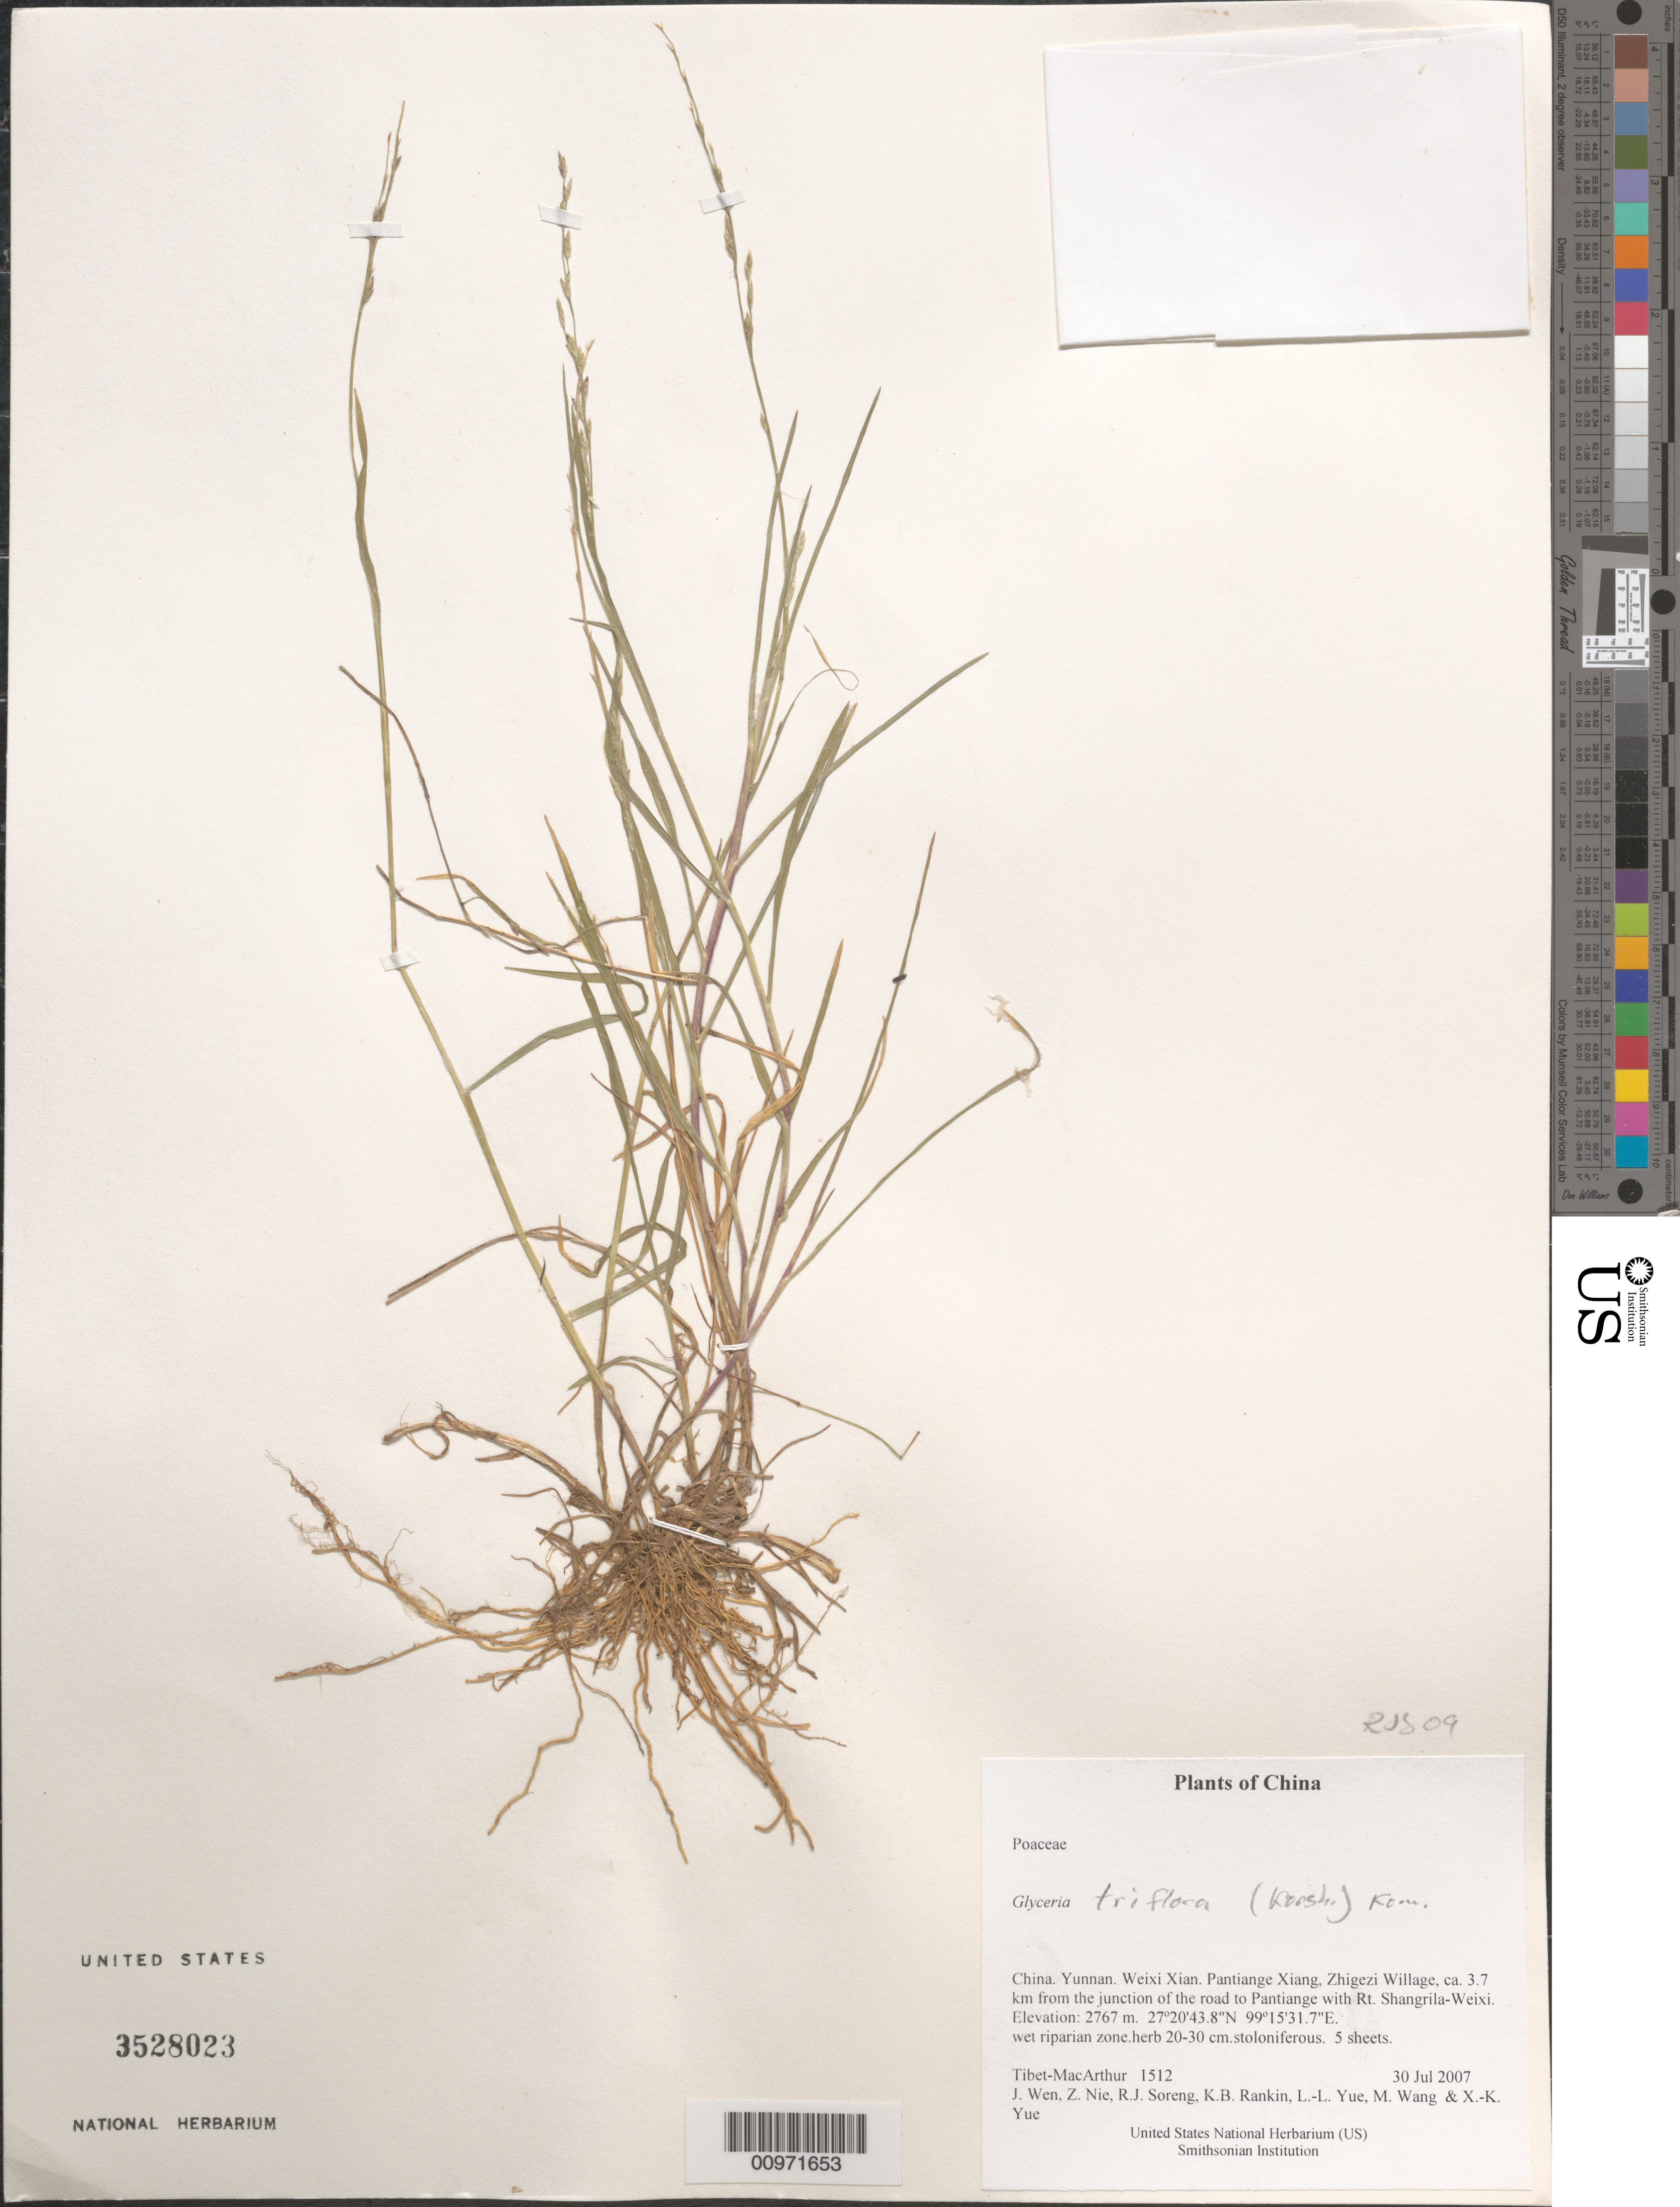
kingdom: Plantae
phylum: Tracheophyta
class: Liliopsida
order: Poales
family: Poaceae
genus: Glyceria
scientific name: Glyceria triflora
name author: (Korsh.) Kom.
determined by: Soreng, Robert J., Research Associate (BOT), Smithsonian Institution - National Museum of Natural History (UNITED STATES)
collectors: Tibet-MacArthur, J. Wen, Z. Nie, R. J. Soreng, K. Rankin, L. Yue, M. Wang & X. Yue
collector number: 1512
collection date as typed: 30 Jul 2007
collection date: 2007-07-30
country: China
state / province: Yunnan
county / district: Weixi Xian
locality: Pantiange Xiang, Zhigezi Willage, ca. 3.7 km from the junction of the road to Pantiange with Rt. Shangrila-Weixi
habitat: wet riparian zone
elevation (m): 2767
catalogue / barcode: US 3528023